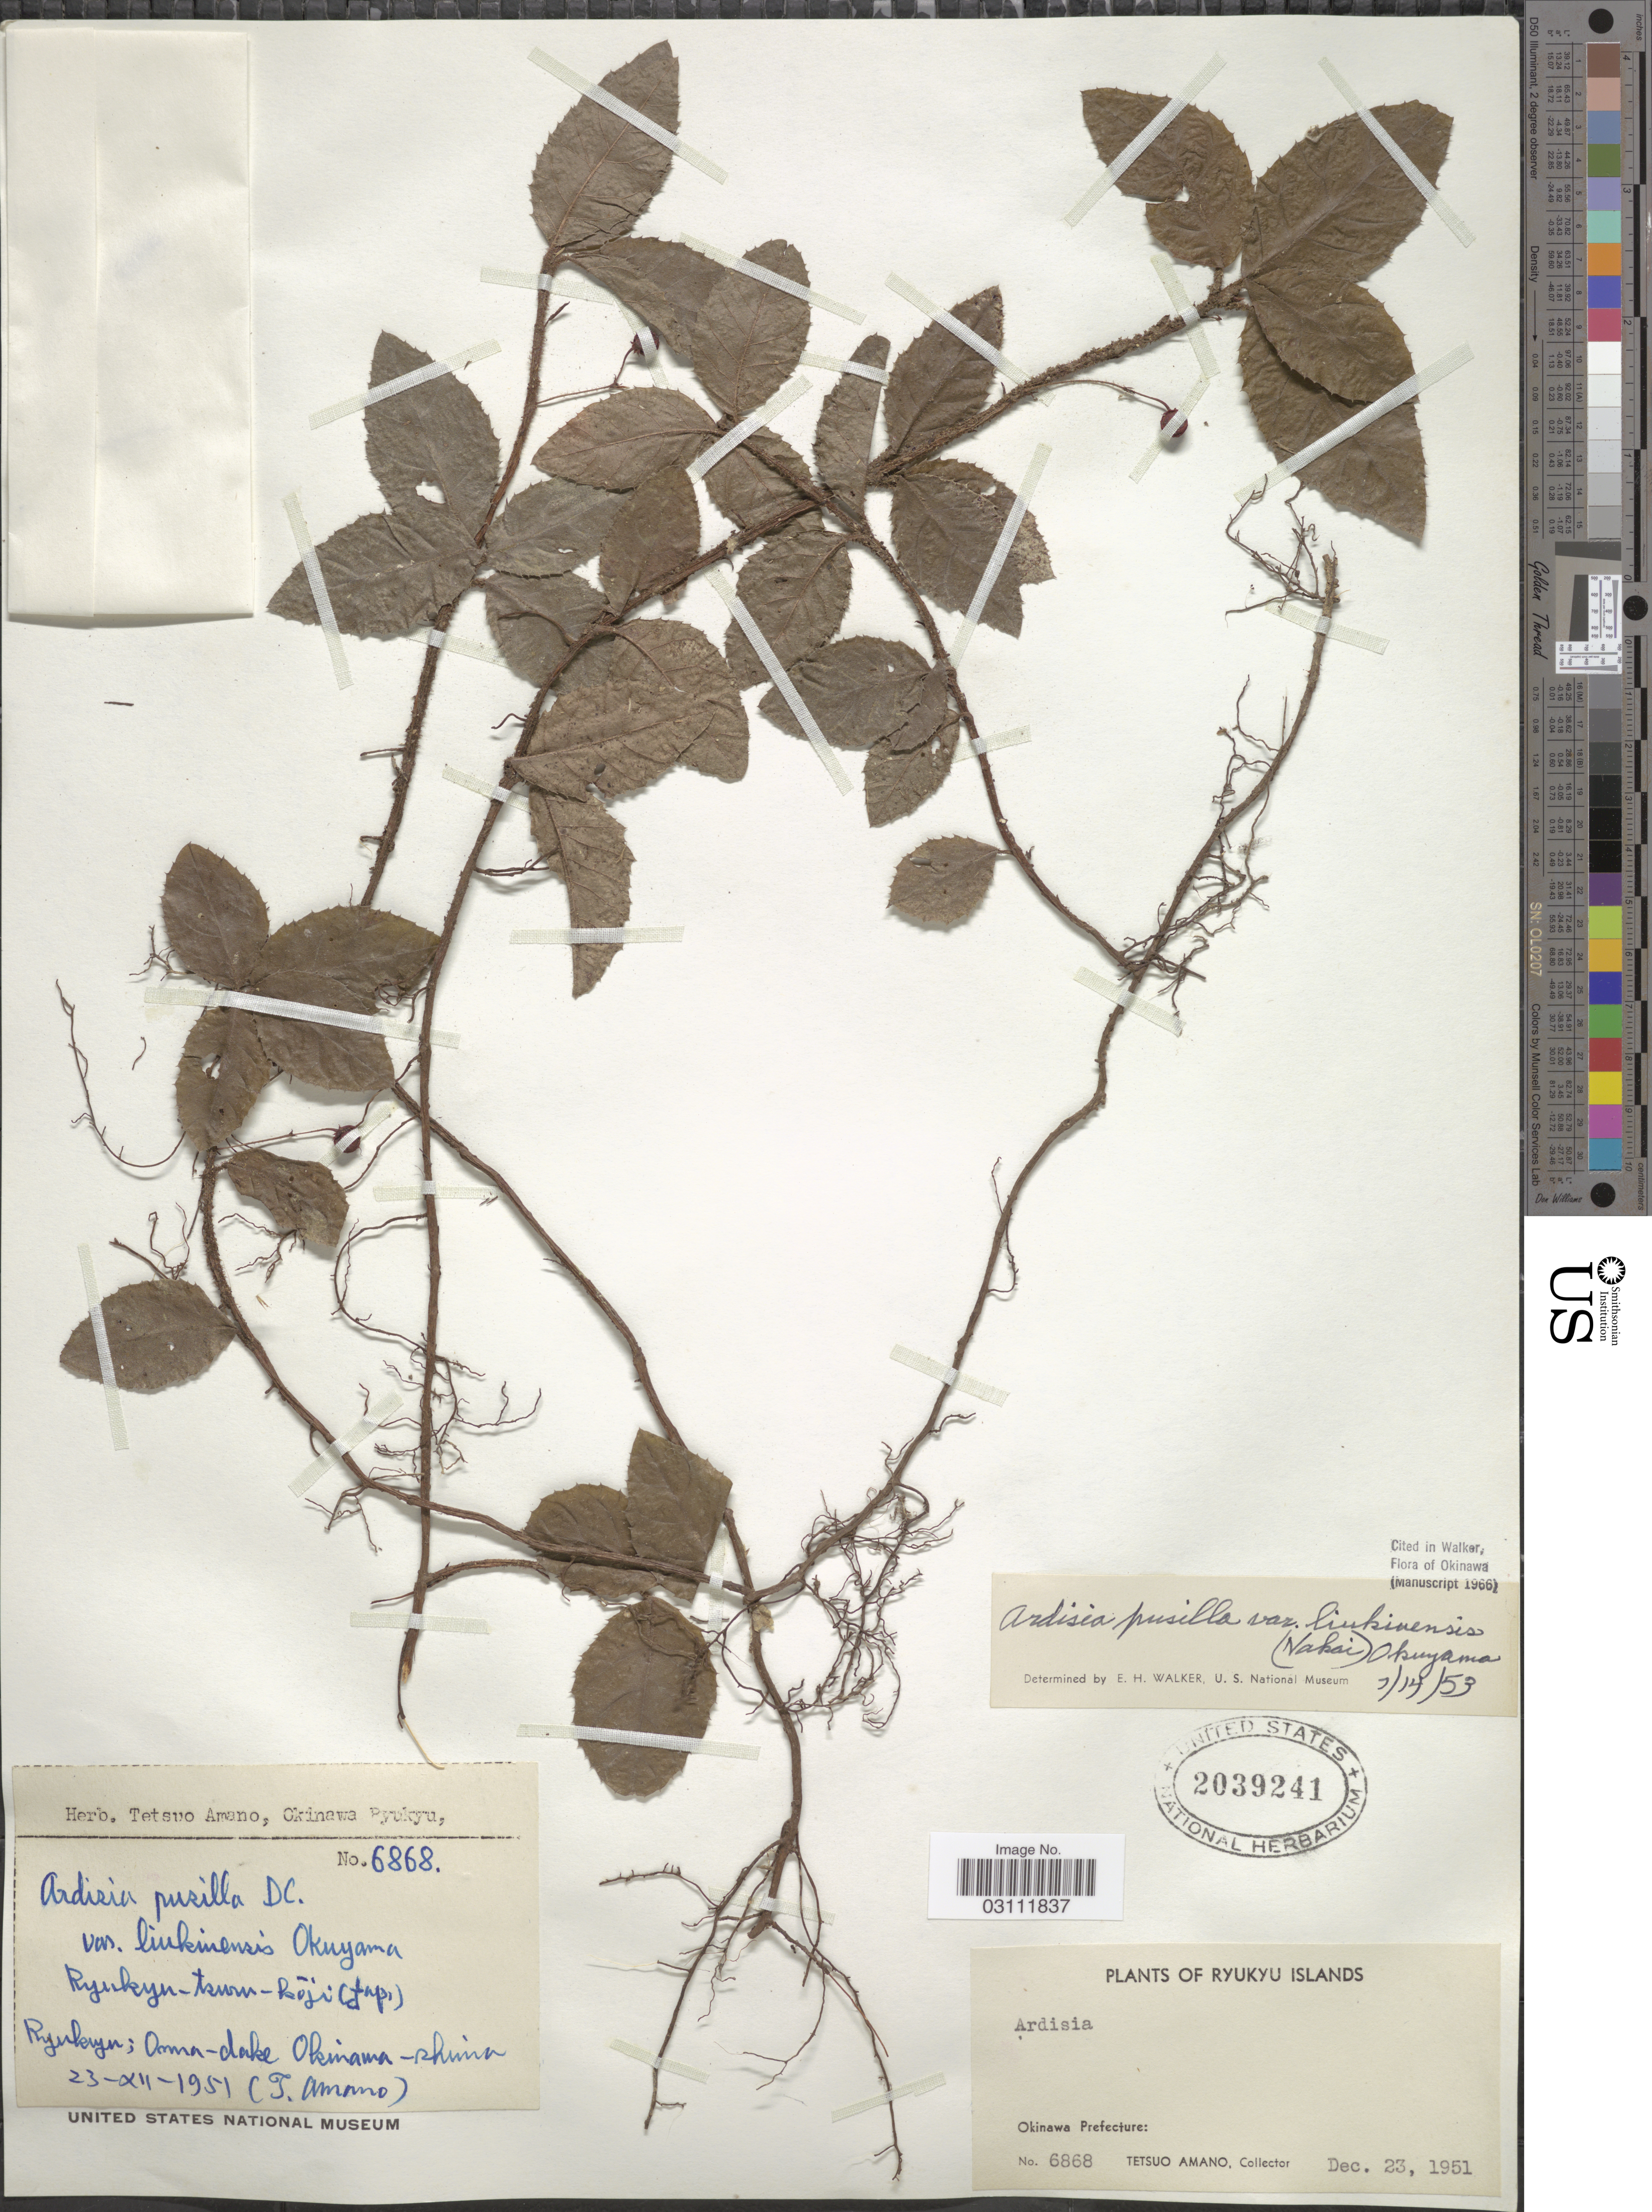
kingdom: Plantae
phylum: Tracheophyta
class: Magnoliopsida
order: Ericales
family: Primulaceae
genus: Ardisia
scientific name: Ardisia pusilla var. liukiuensis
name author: (Nakai) Okuyama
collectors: T. Amano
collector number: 6868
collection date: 1951-12-23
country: Japan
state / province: Okinawa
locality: Ryukyu Islands; Omna-dake Okinawa-shima.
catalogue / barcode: US 2039241